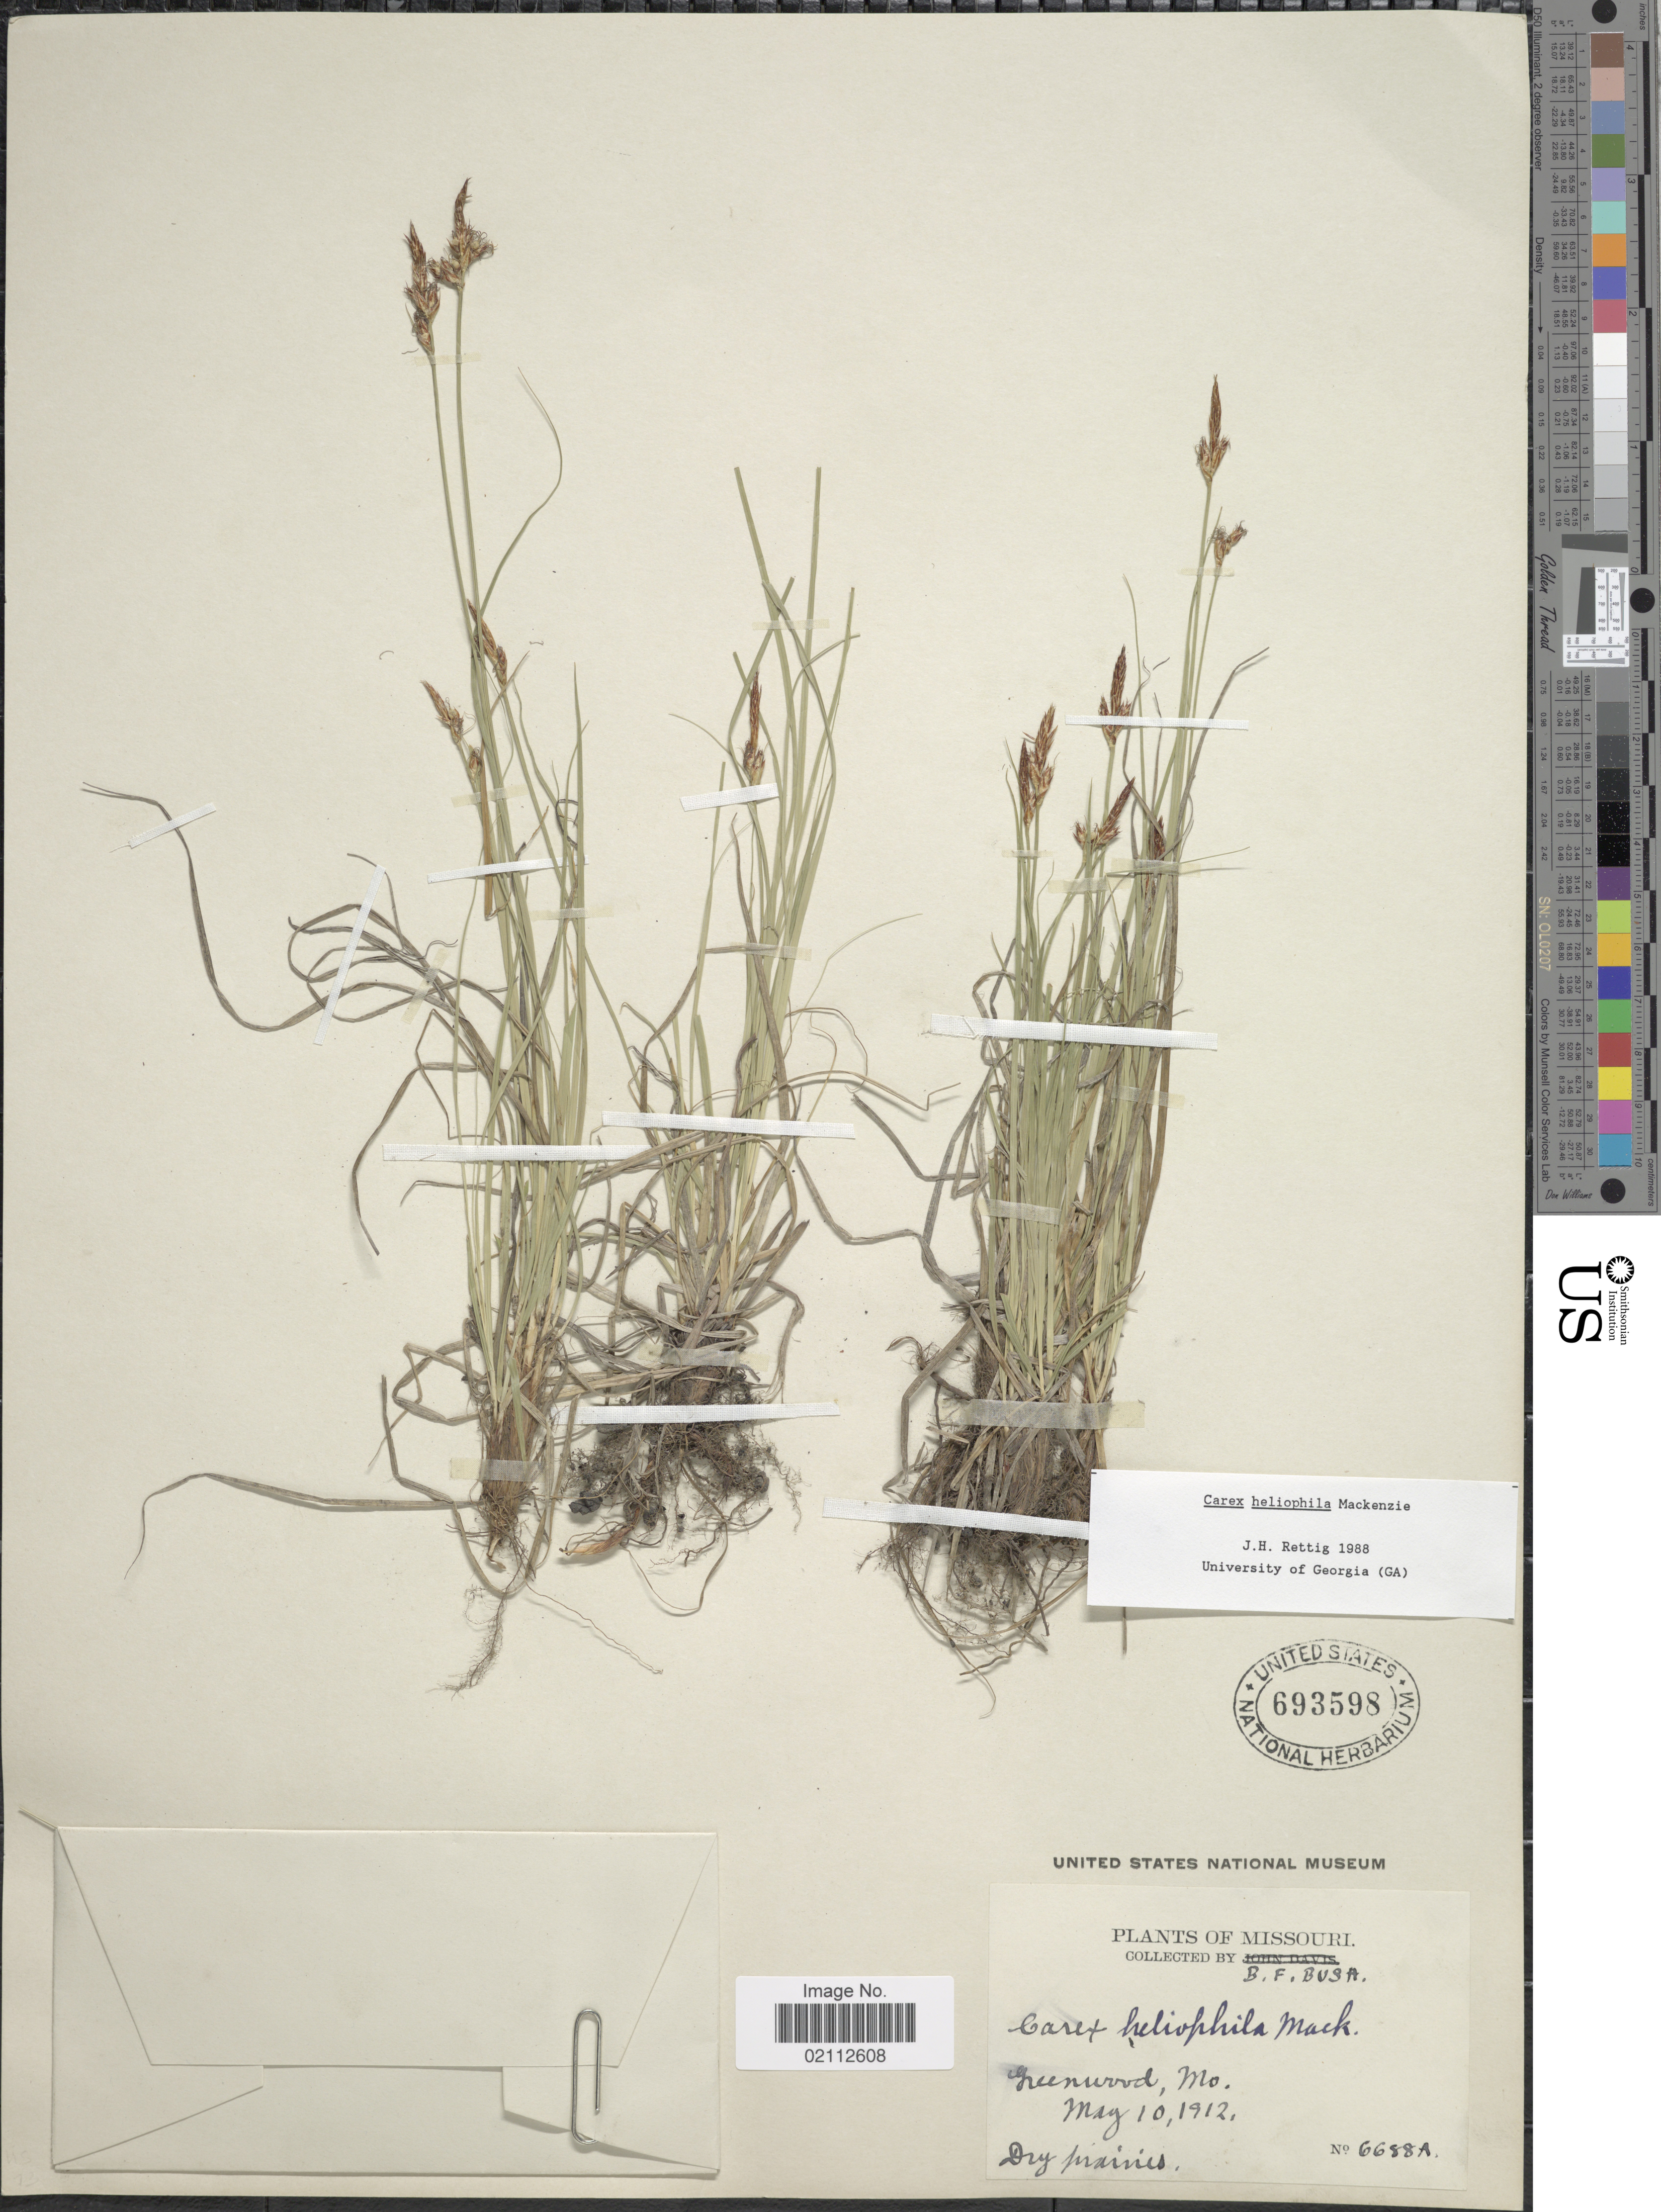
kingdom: Plantae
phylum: Tracheophyta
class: Liliopsida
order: Poales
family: Cyperaceae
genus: Carex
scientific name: Carex heliophila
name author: Mack.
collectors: B. F. Bush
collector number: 6688A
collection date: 1912-05-10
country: United States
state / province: Missouri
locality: Greenwood, dry prairies.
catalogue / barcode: US 693598